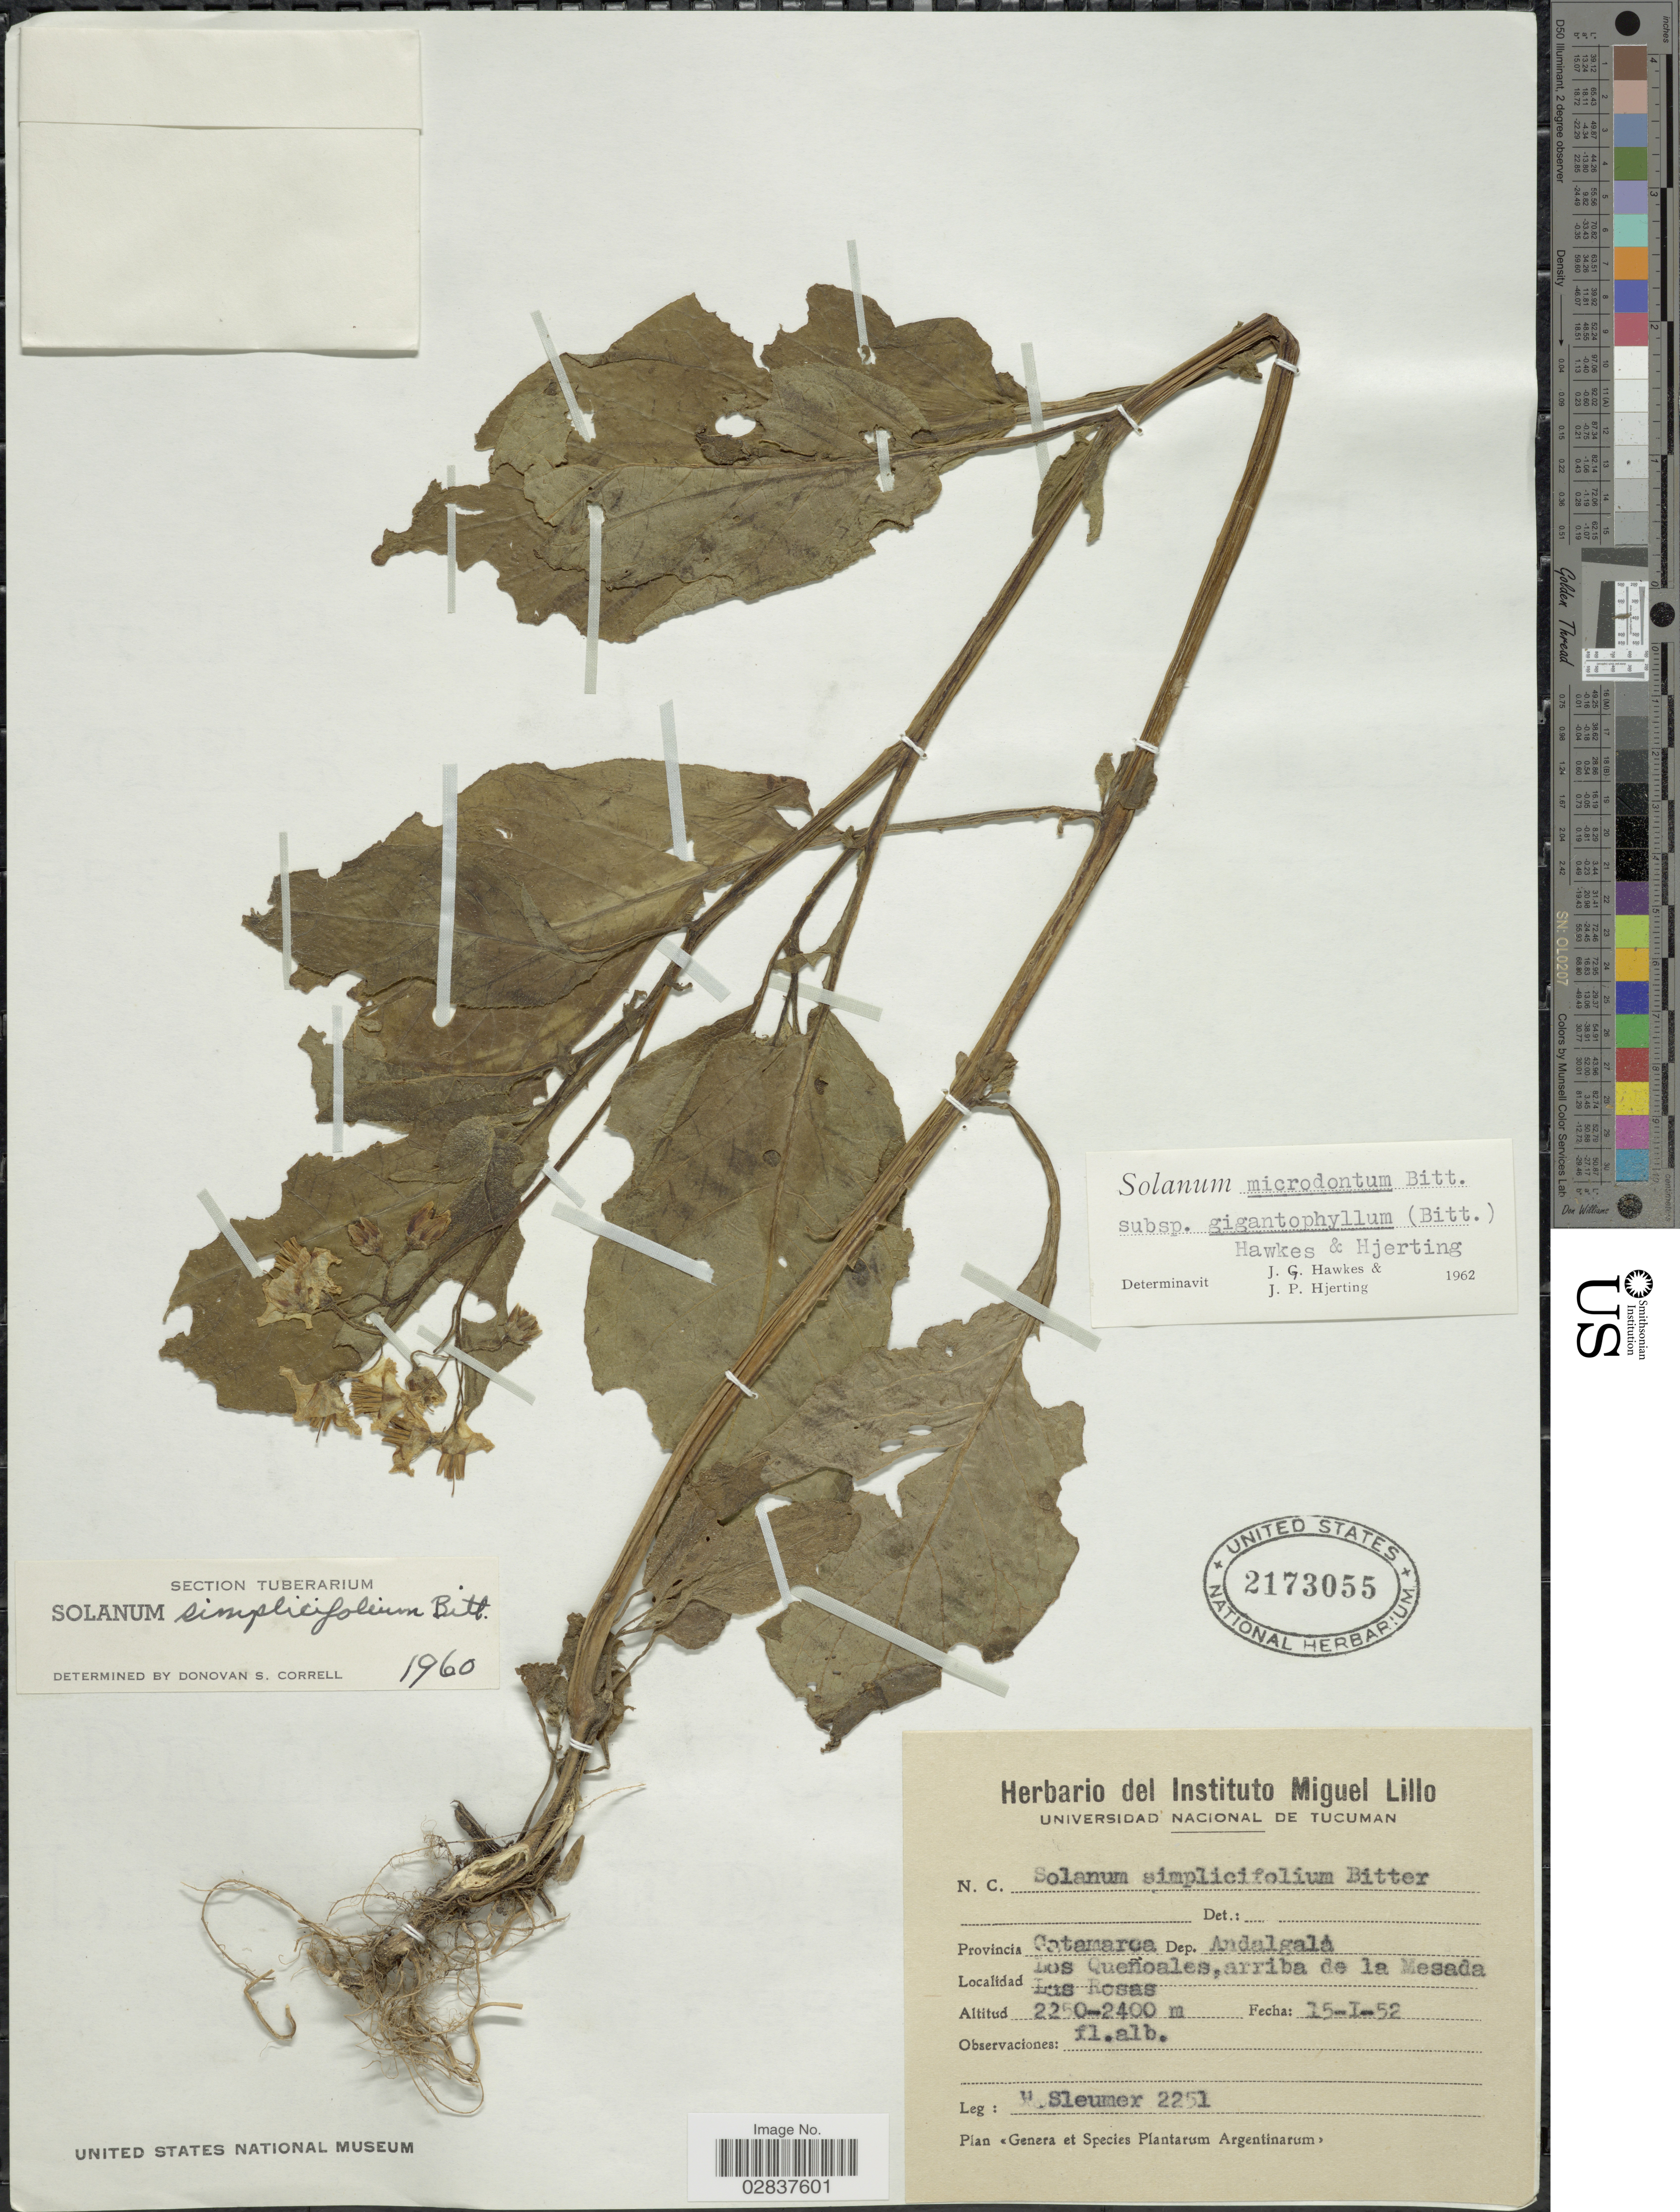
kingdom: Plantae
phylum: Tracheophyta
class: Magnoliopsida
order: Solanales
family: Solanaceae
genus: Solanum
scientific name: Solanum microdontum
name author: Bitter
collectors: H. O. Sleumer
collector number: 2251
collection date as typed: Transcribed d/m/y: 15/1/52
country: Argentina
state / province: Catamarca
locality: Dep. Andalgalá, Los Queñoales, arriba de la Mesada Las Rosas.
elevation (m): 2250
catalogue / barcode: US 2173055